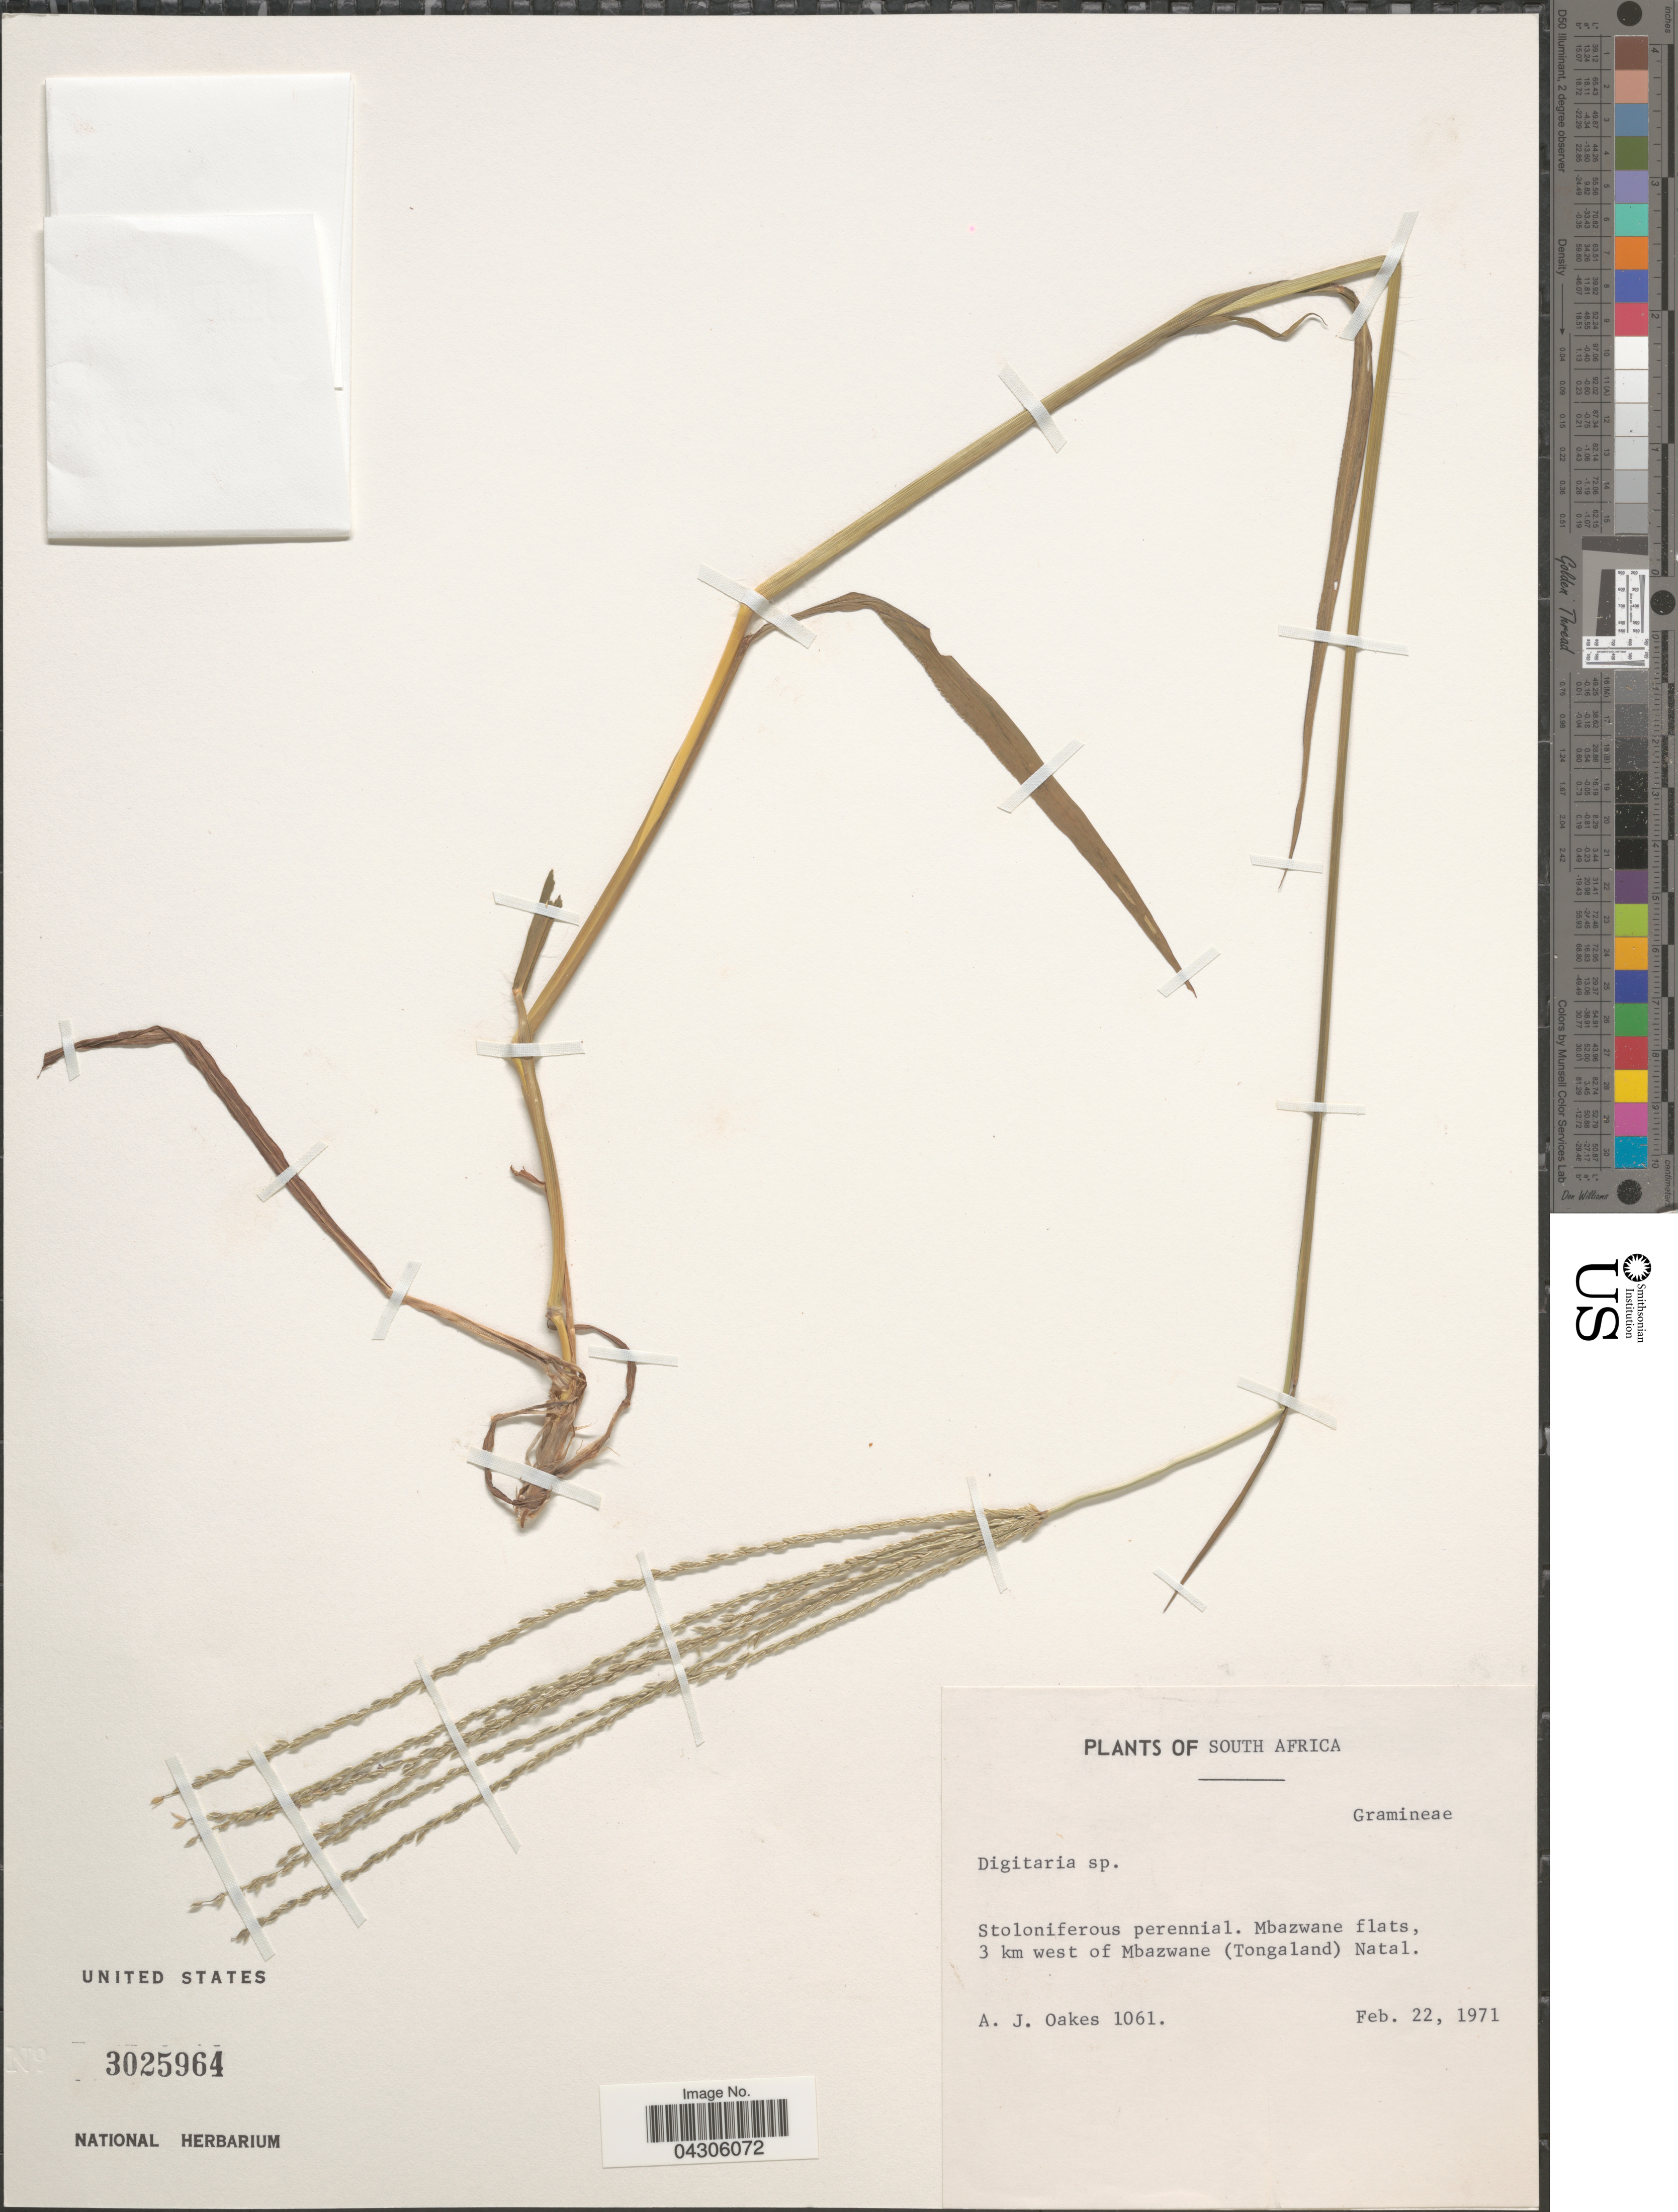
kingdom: Plantae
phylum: Tracheophyta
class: Liliopsida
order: Poales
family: Poaceae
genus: Digitaria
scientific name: Digitaria sp.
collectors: A. Oakes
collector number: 1061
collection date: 1971-02-22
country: South Africa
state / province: KwaZulu-Natal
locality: Mbazwane flats, 3 km west of Mbazwane (Tongaland) Natal.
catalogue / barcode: US 3025964